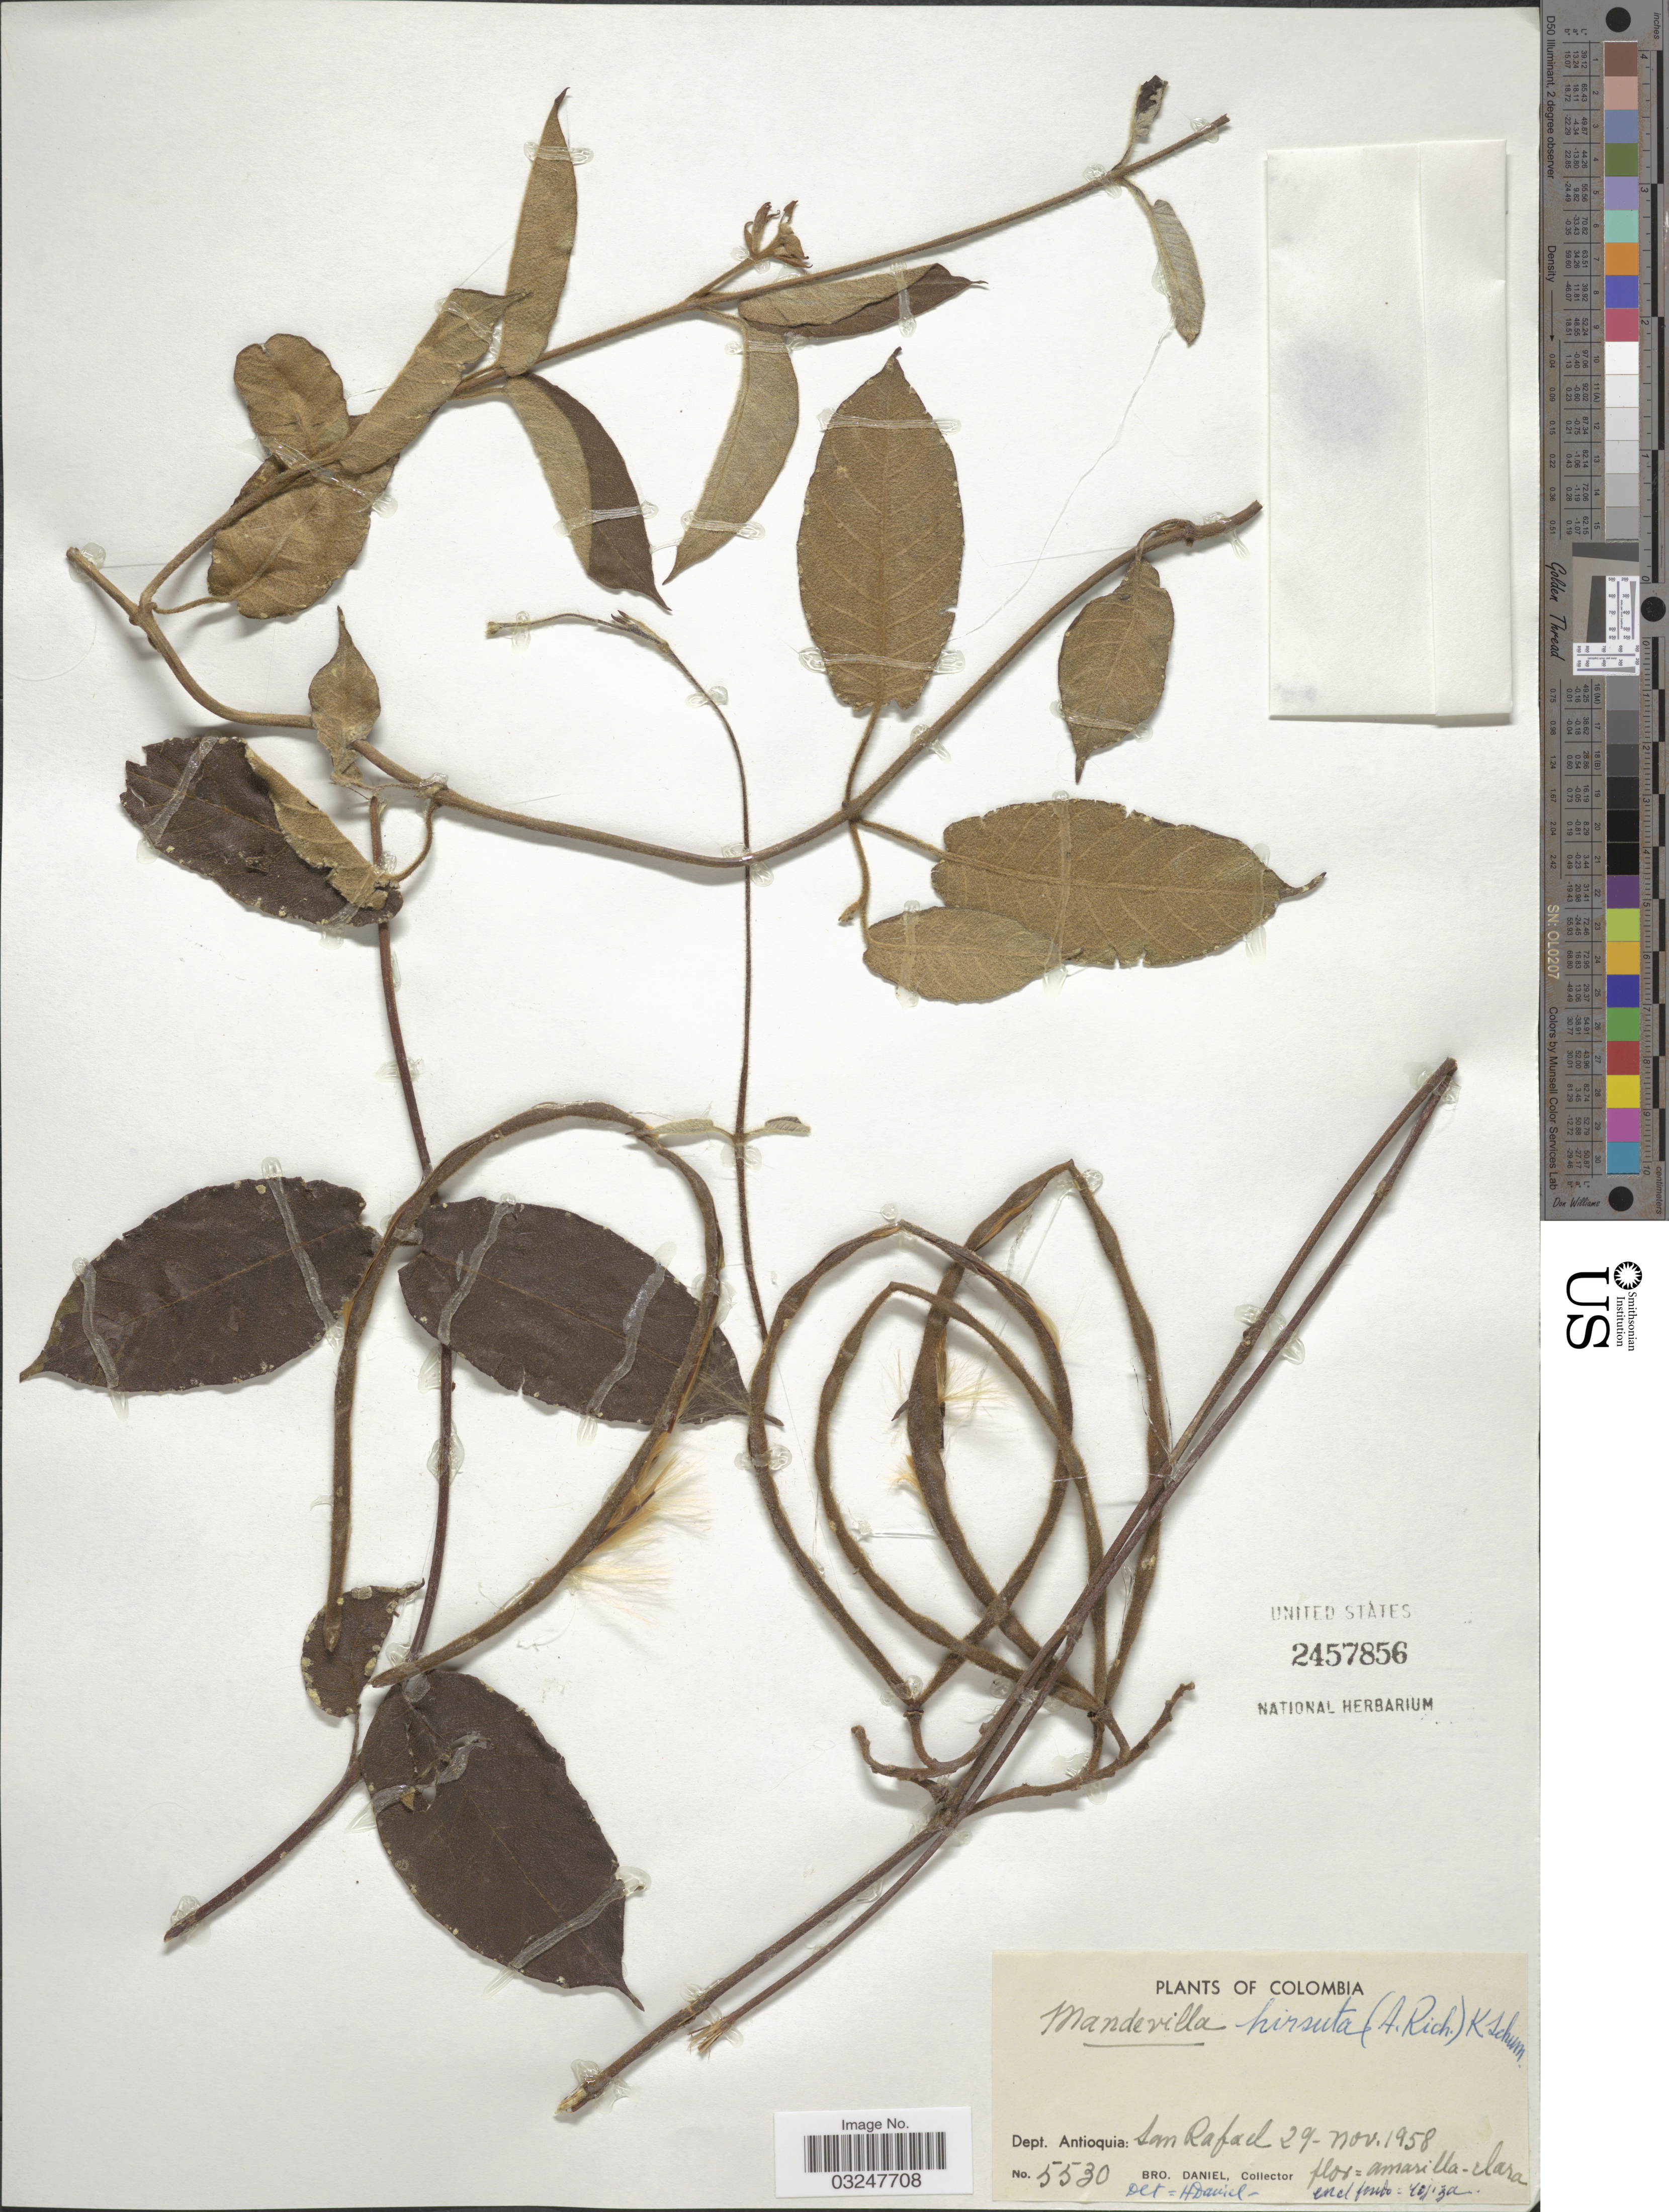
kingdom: Plantae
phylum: Tracheophyta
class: Magnoliopsida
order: Gentianales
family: Apocynaceae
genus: Mandevilla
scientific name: Mandevilla hirsuta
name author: (Rich.) K. Schum.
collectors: Bro. Daniel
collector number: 5530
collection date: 1958-11-29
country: Colombia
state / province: Antioquia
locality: Dept. Antioquia: San Rafael.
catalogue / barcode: US 2457856